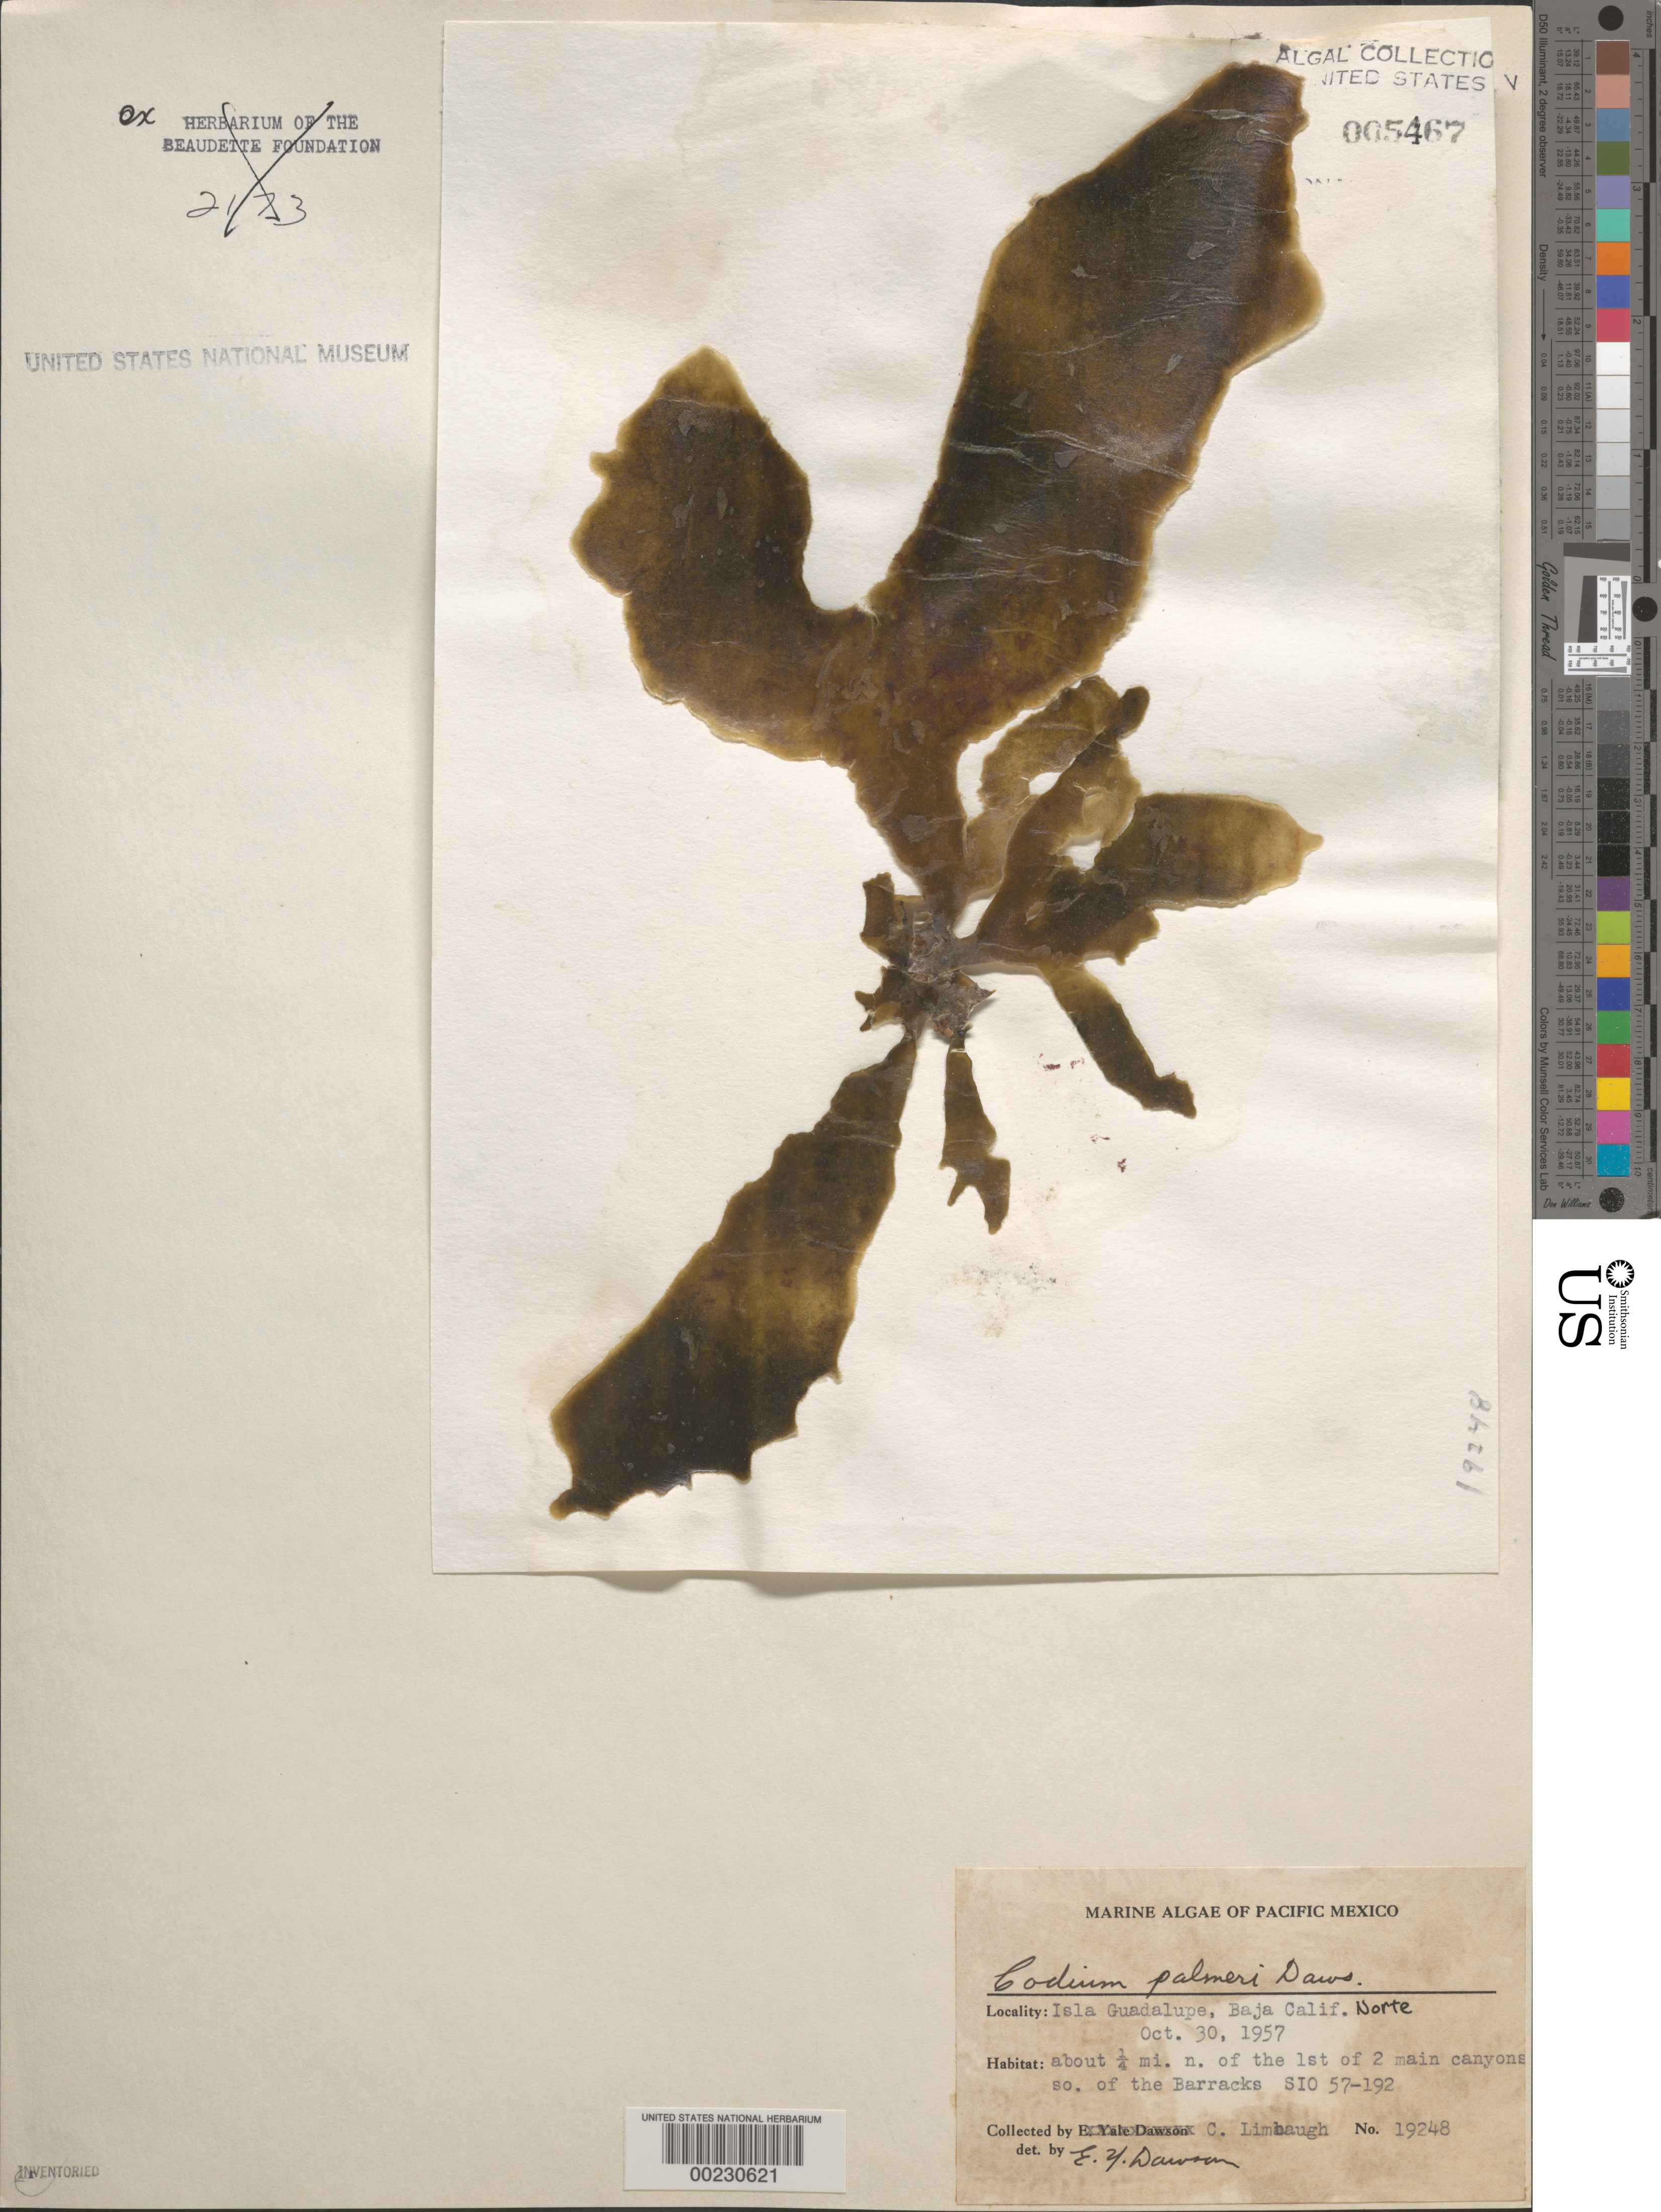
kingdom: Plantae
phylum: Chlorophyta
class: Ulvophyceae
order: Bryopsidales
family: Codiaceae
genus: Codium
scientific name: Codium palmeri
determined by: Dawson, E. Y.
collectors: C. Limbaugh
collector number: EYD 19248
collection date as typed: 30 Oct 1957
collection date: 1957-10-30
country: Mexico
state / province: Baja California Norte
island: Isla Guadalupe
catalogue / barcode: US 5467